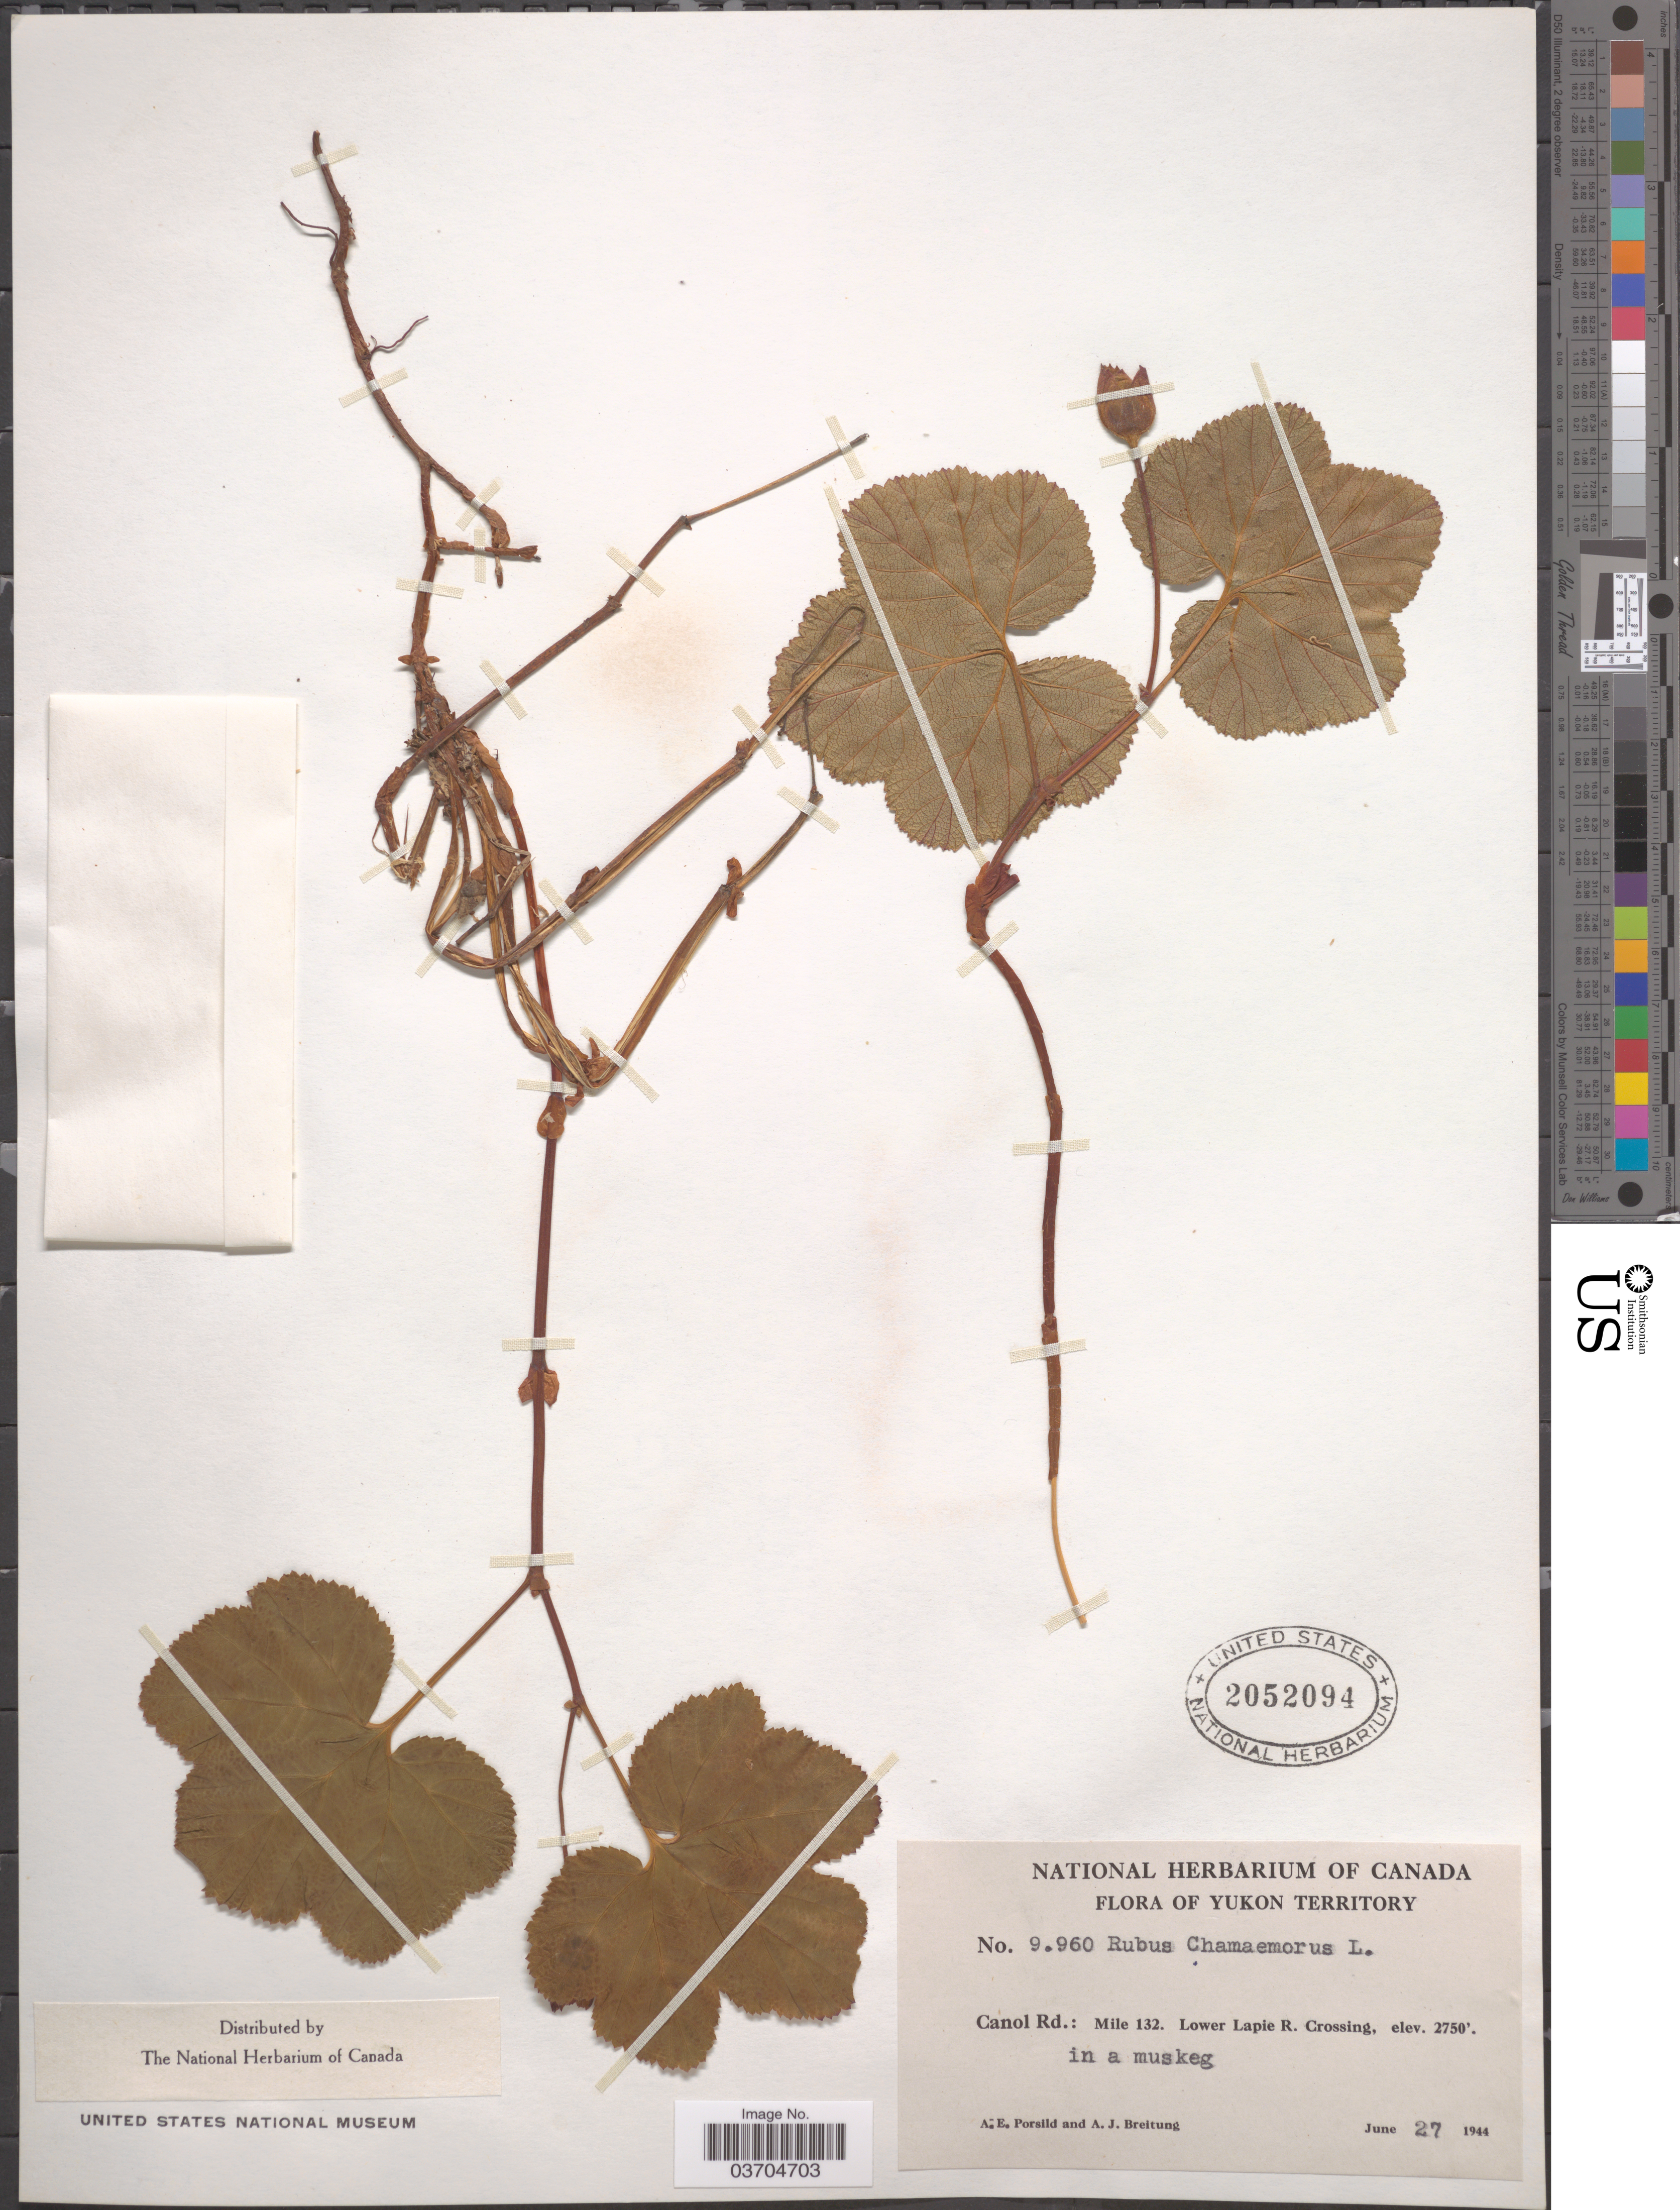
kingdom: Plantae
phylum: Tracheophyta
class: Magnoliopsida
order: Rosales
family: Rosaceae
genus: Rubus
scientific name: Rubus chamaemorus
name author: L.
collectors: A. E. Porsild & A. Breitung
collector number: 9960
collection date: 1944-06-27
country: Canada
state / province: Yukon Territory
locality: Canol Rd.: Mile 132. Lower Lapie R. Crossing.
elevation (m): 838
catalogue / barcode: US 2052094